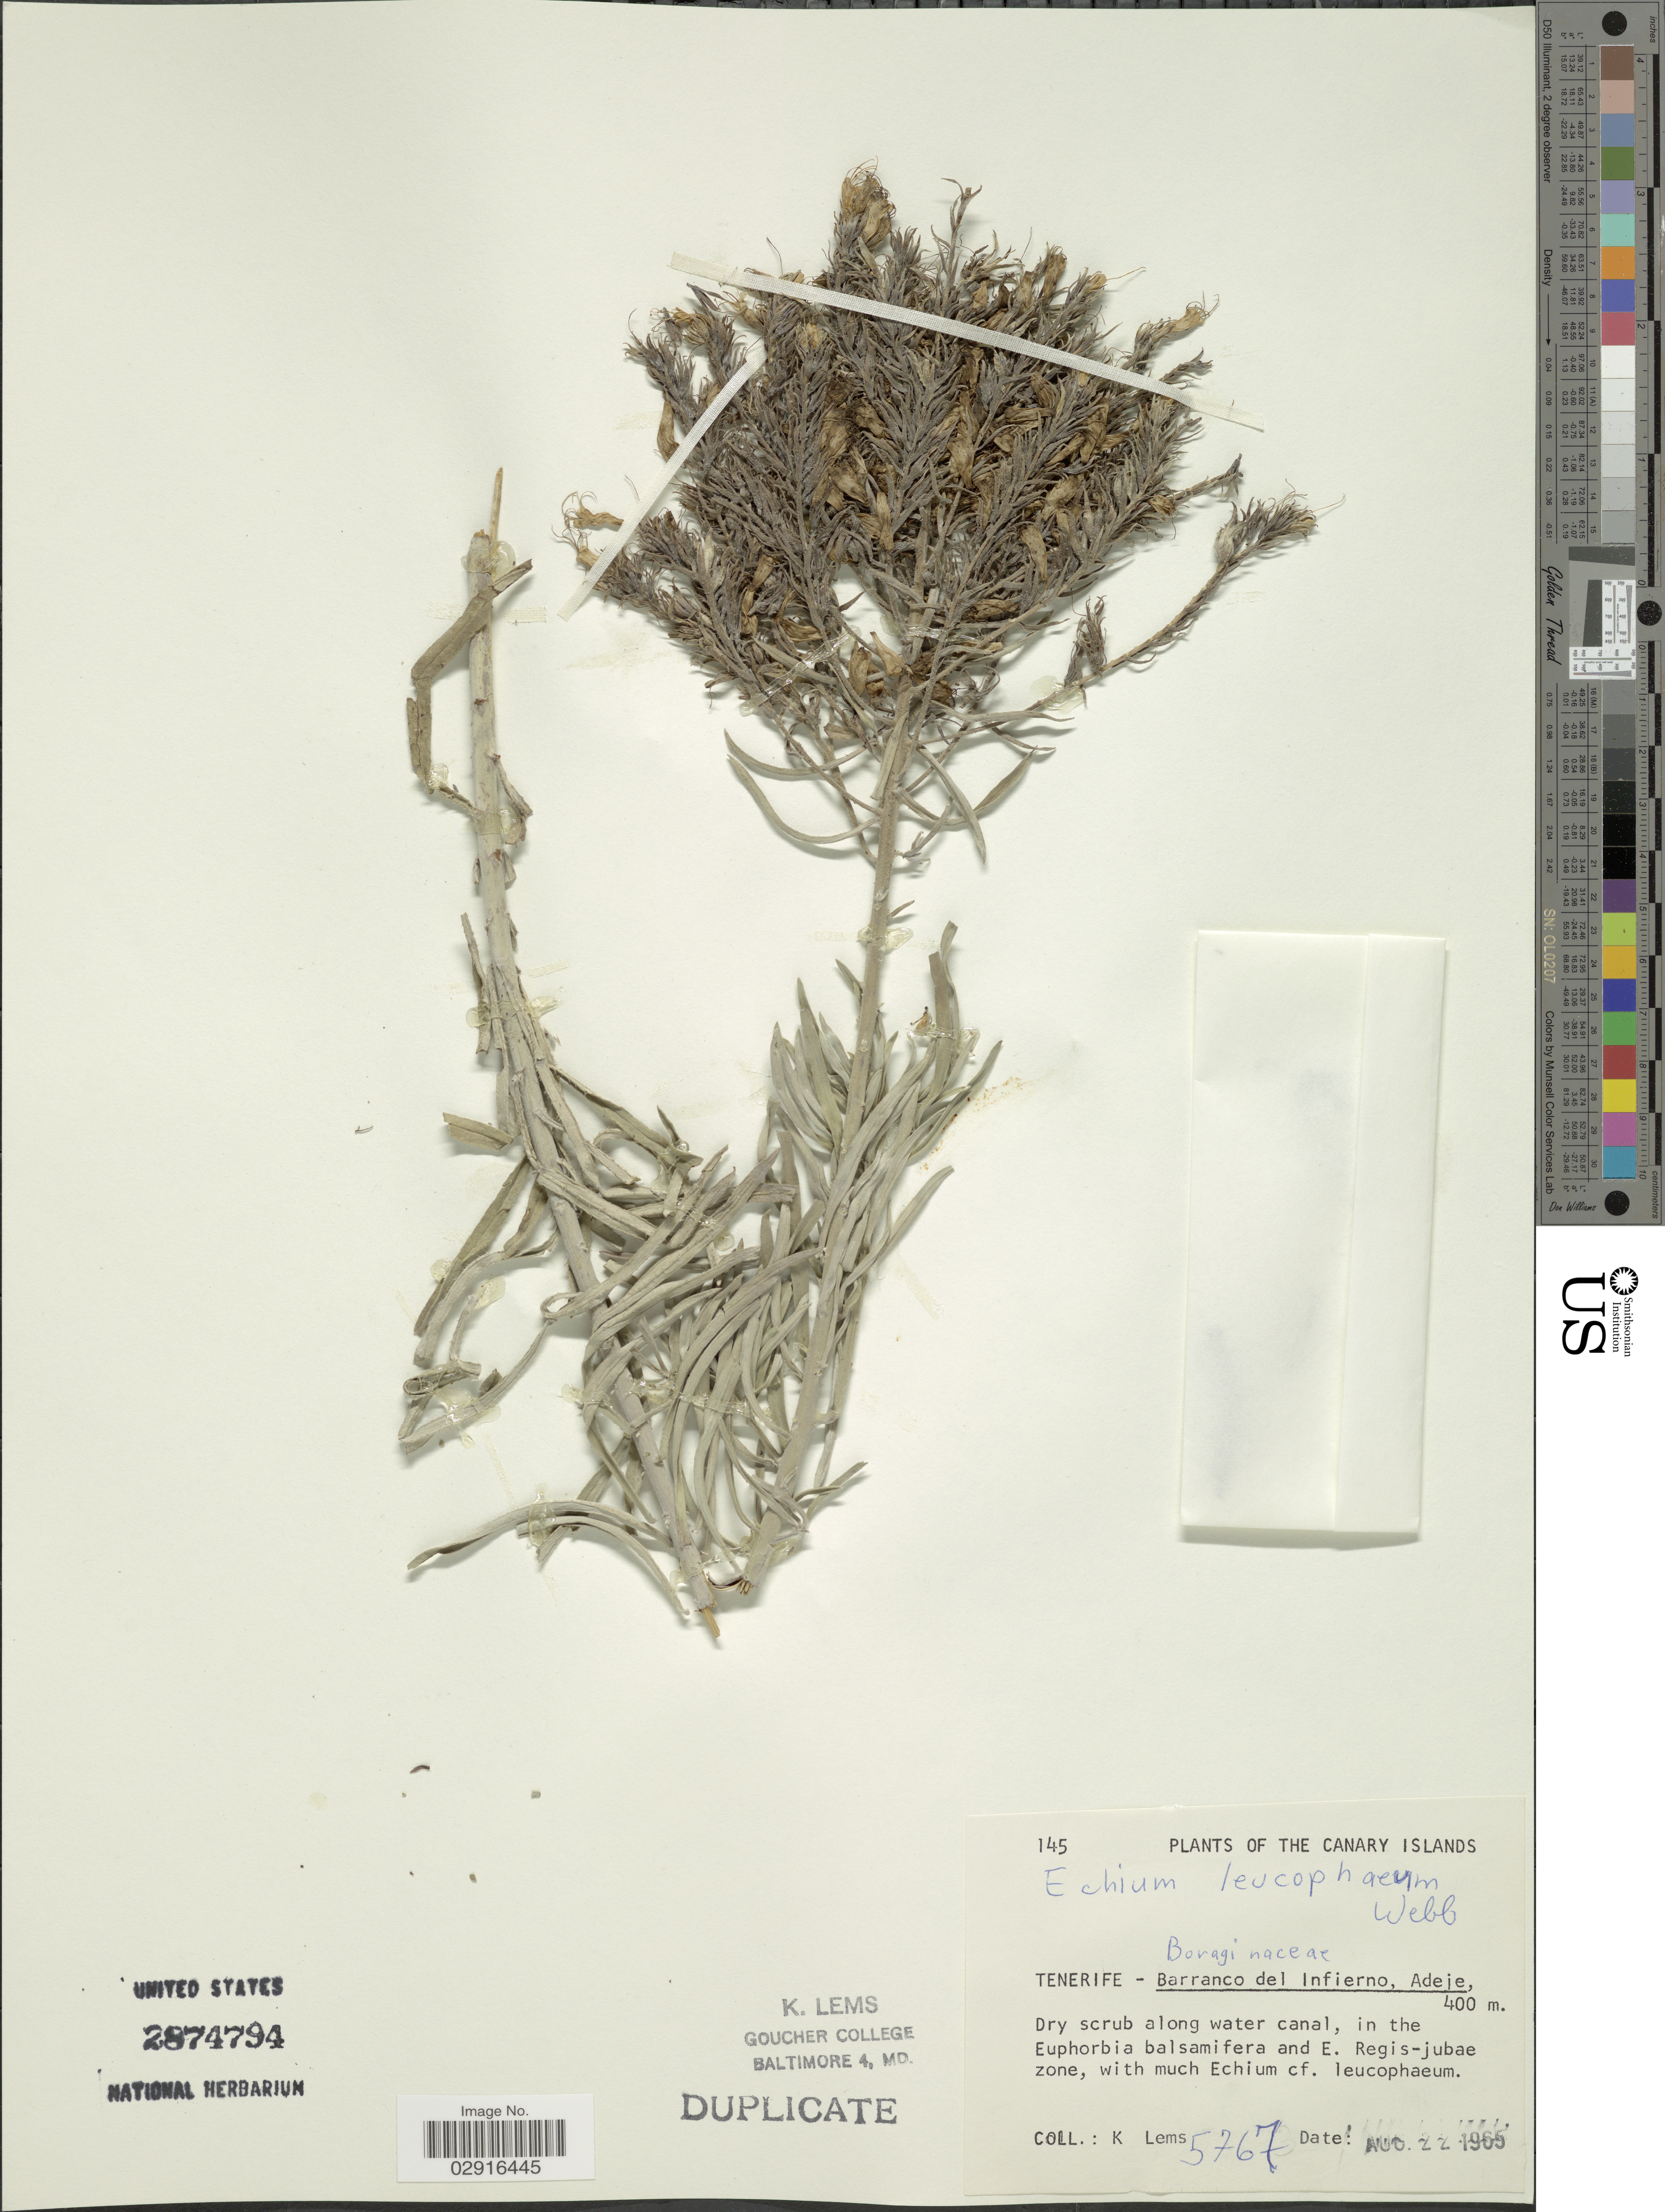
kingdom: Plantae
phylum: Tracheophyta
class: Magnoliopsida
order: Boraginales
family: Boraginaceae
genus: Echium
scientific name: Echium leucophaeum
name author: D.A. Webb ex Sprague & Hutch.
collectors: K. Lems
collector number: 5767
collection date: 1965-08-22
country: Spain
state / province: Canarias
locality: Canary Islands. Tenerife - Barranco del Infierno, Adeje.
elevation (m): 400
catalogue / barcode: US 2874794